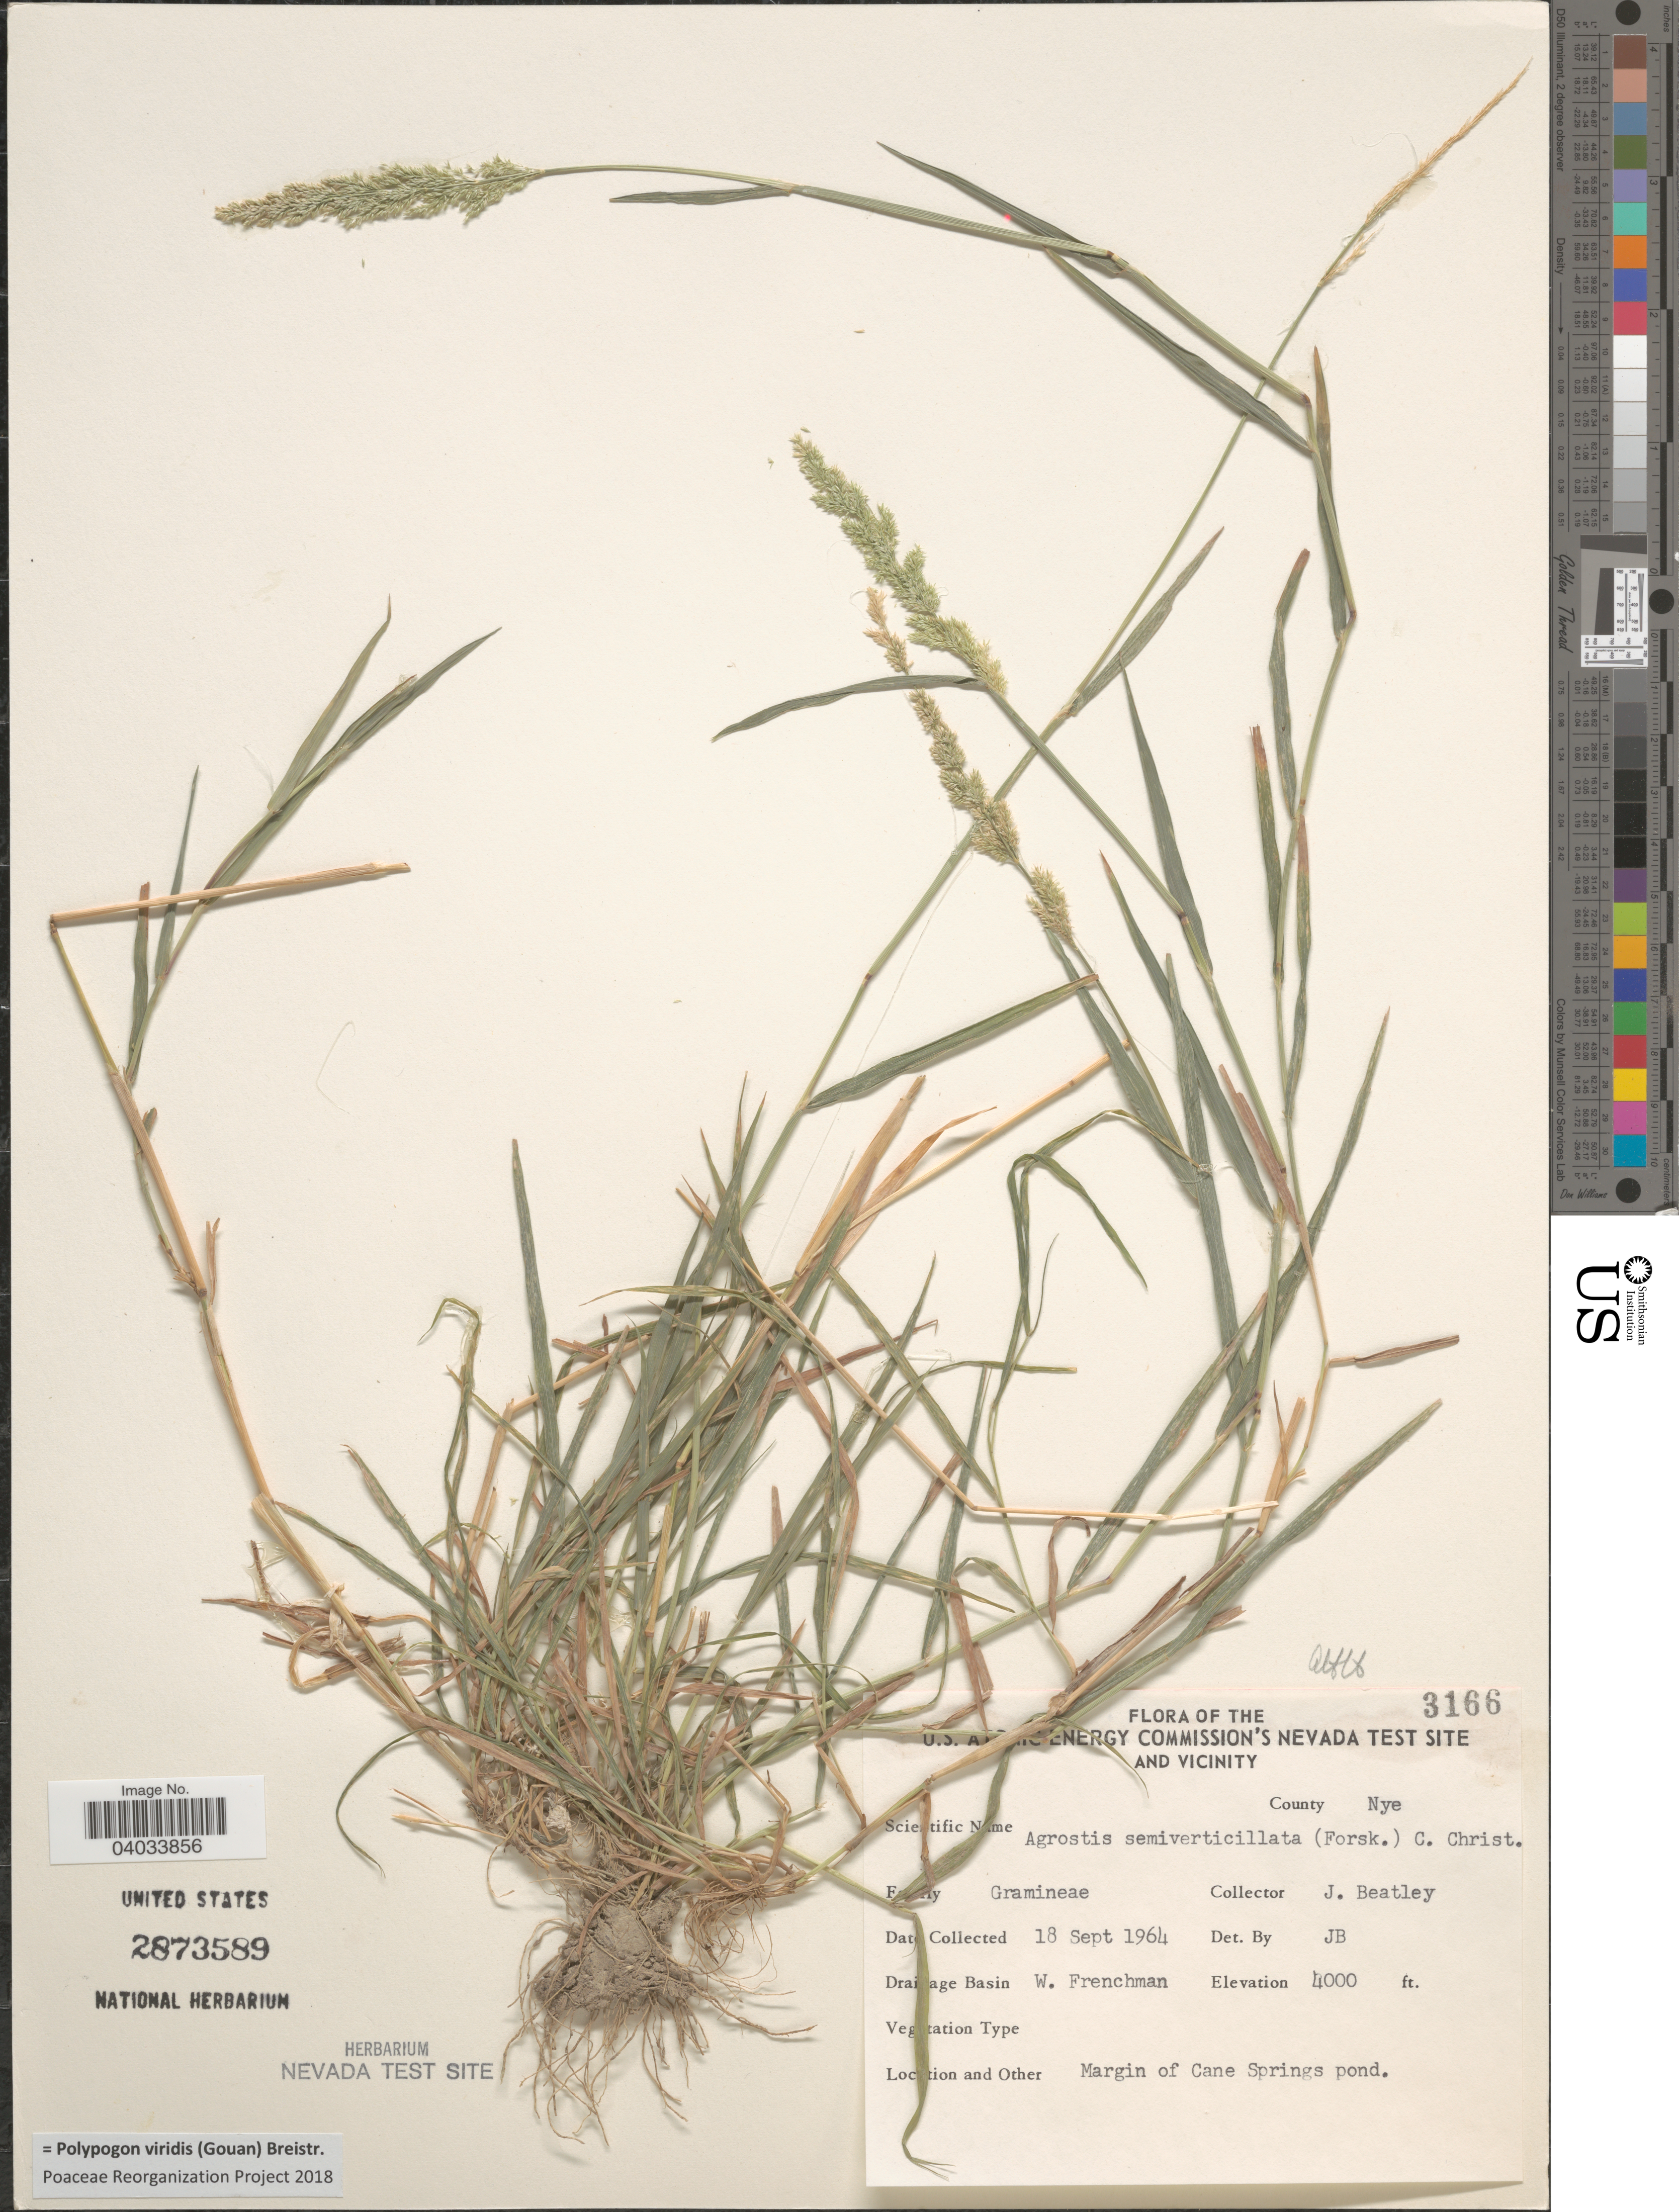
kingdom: Plantae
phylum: Tracheophyta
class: Liliopsida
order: Poales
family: Poaceae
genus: Polypogon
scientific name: Polypogon viridis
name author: (Gouan) Breistroffer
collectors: J. C. Beatley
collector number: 3166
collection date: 1964-09-18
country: United States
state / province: Nevada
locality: U.S.A Energy Commission's Nevada Test Site and Vicinity. County Nye. Drainage Basin W. Frenchman. Margin of Cane Springs pond.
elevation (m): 1219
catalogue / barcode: US 2873589